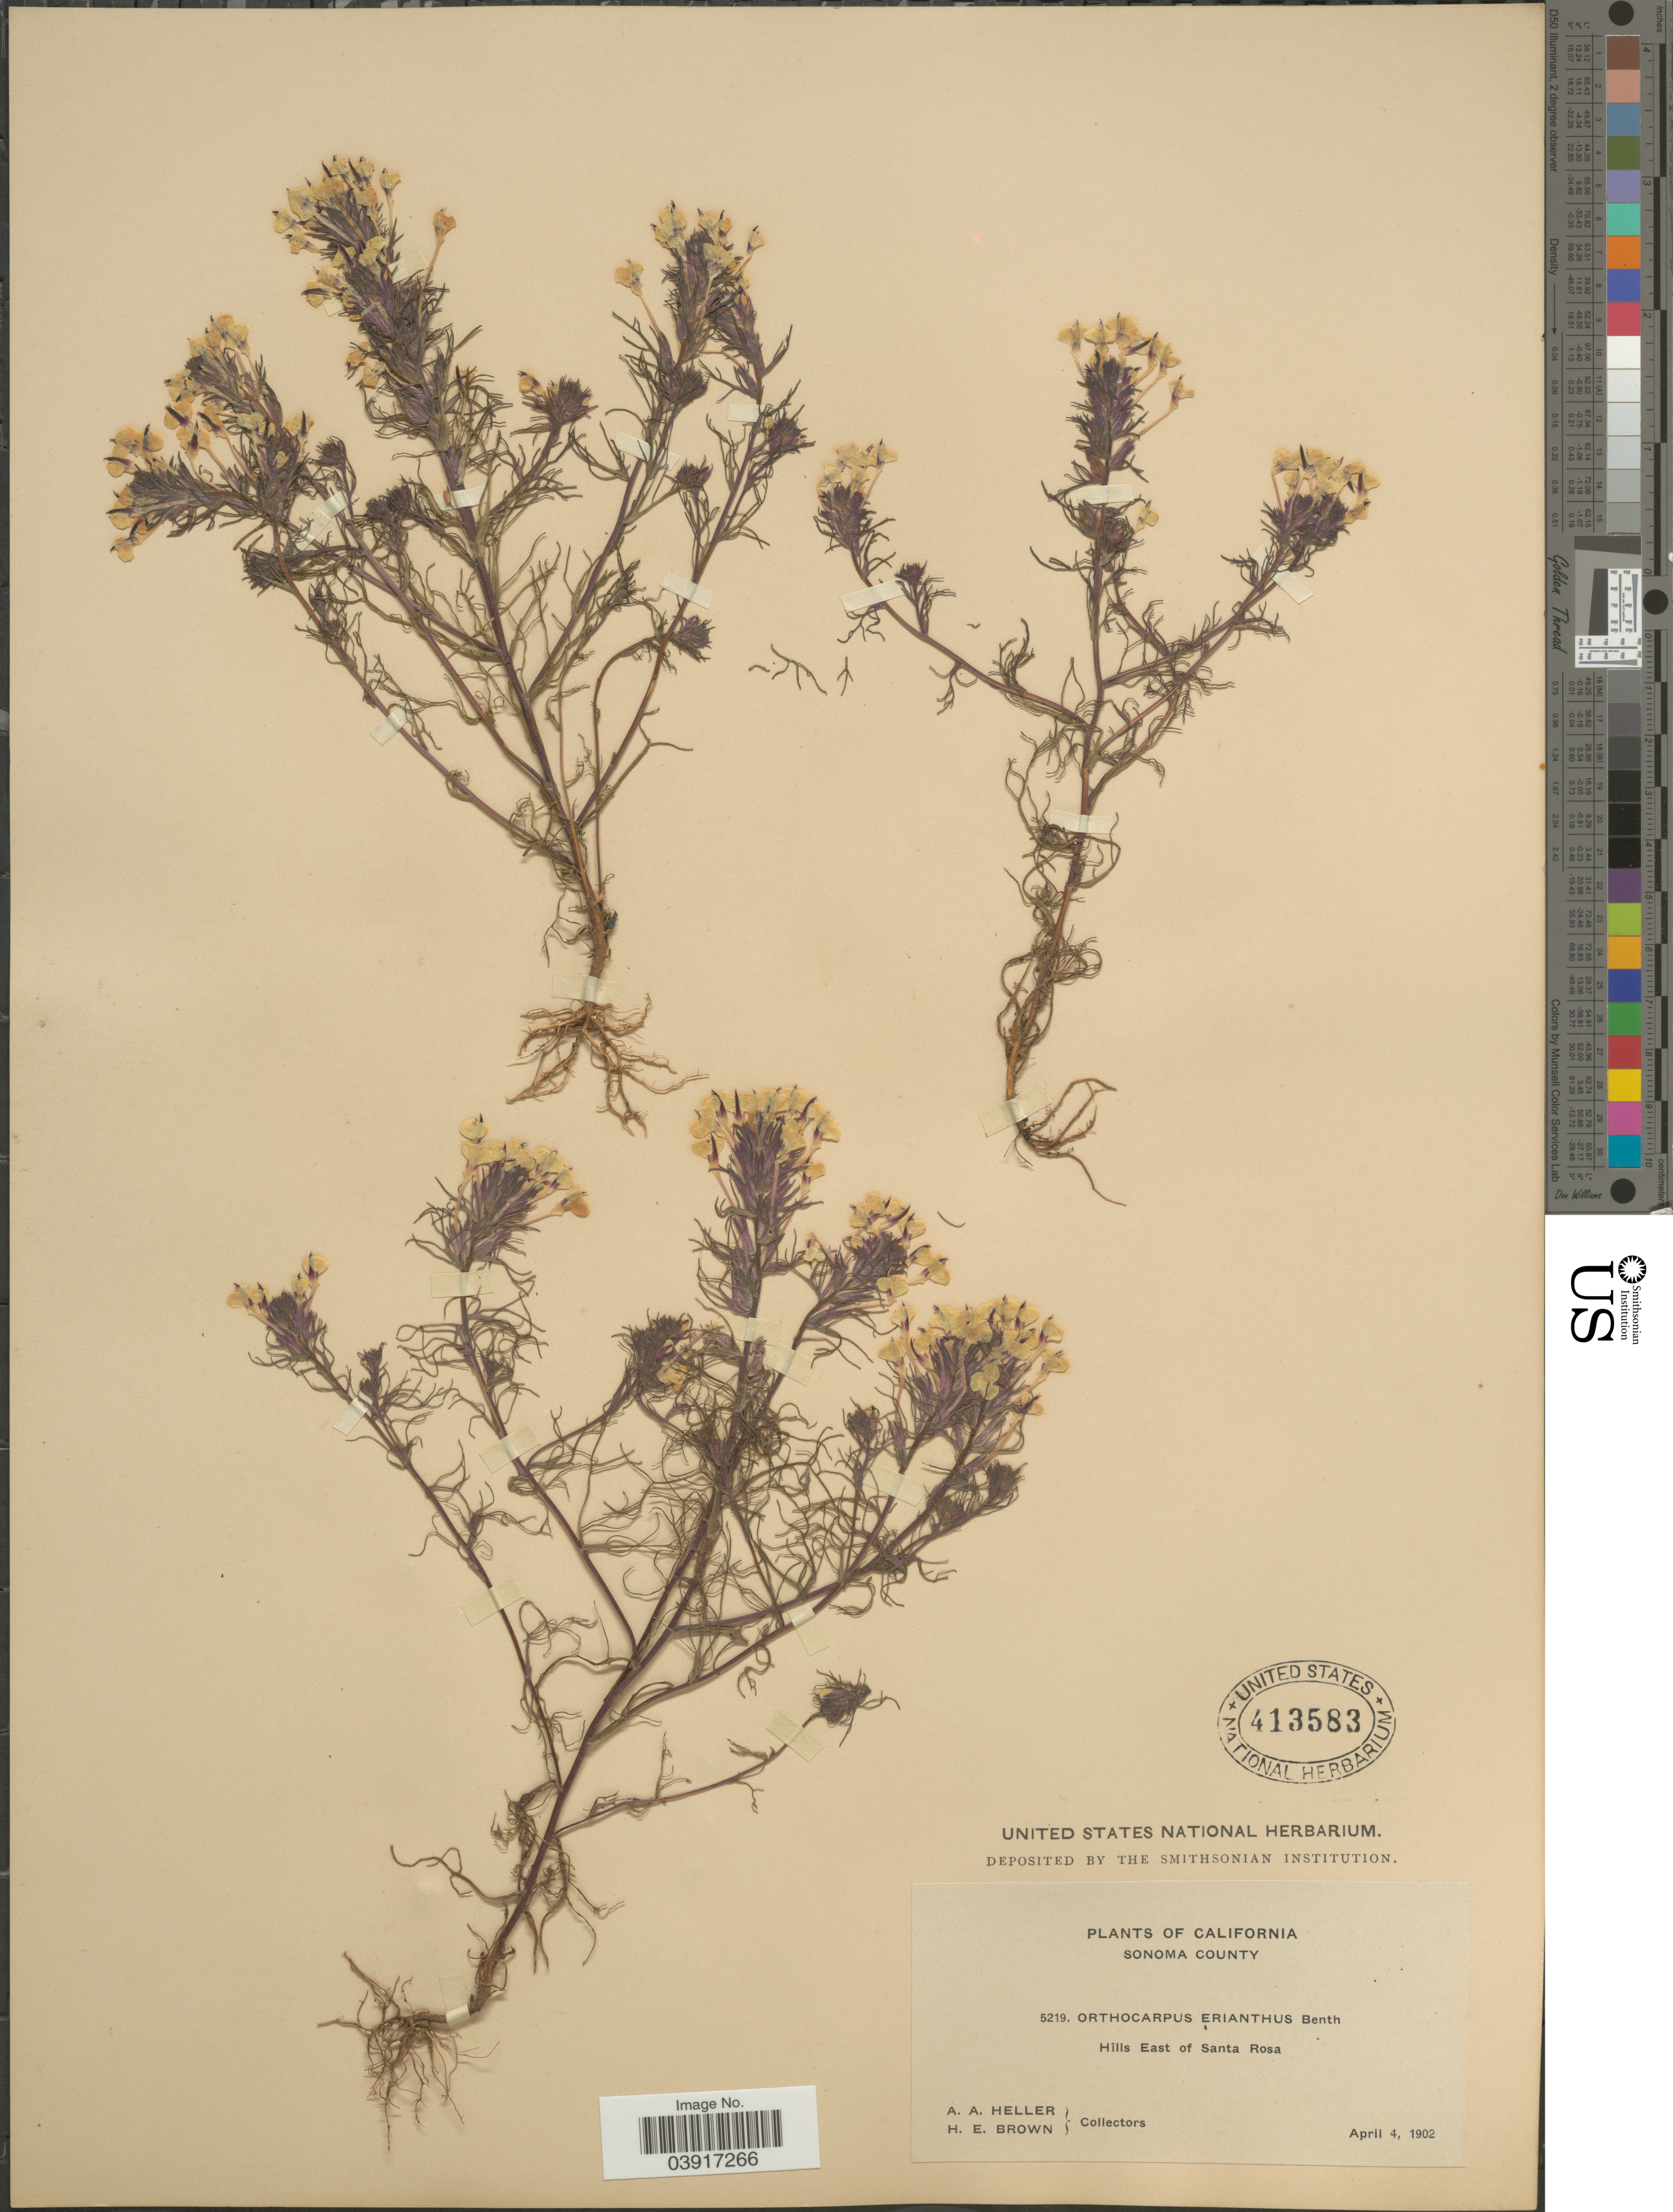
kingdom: Plantae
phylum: Tracheophyta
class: Magnoliopsida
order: Lamiales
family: Orobanchaceae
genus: Orthocarpus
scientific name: Orthocarpus erianthus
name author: Benth.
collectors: A. A. Heller & H. E. Brown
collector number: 5219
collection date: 1902-04-04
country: United States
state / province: California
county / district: Sonoma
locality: Sonoma County. Hills East of Santa Rosa.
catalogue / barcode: US 413583